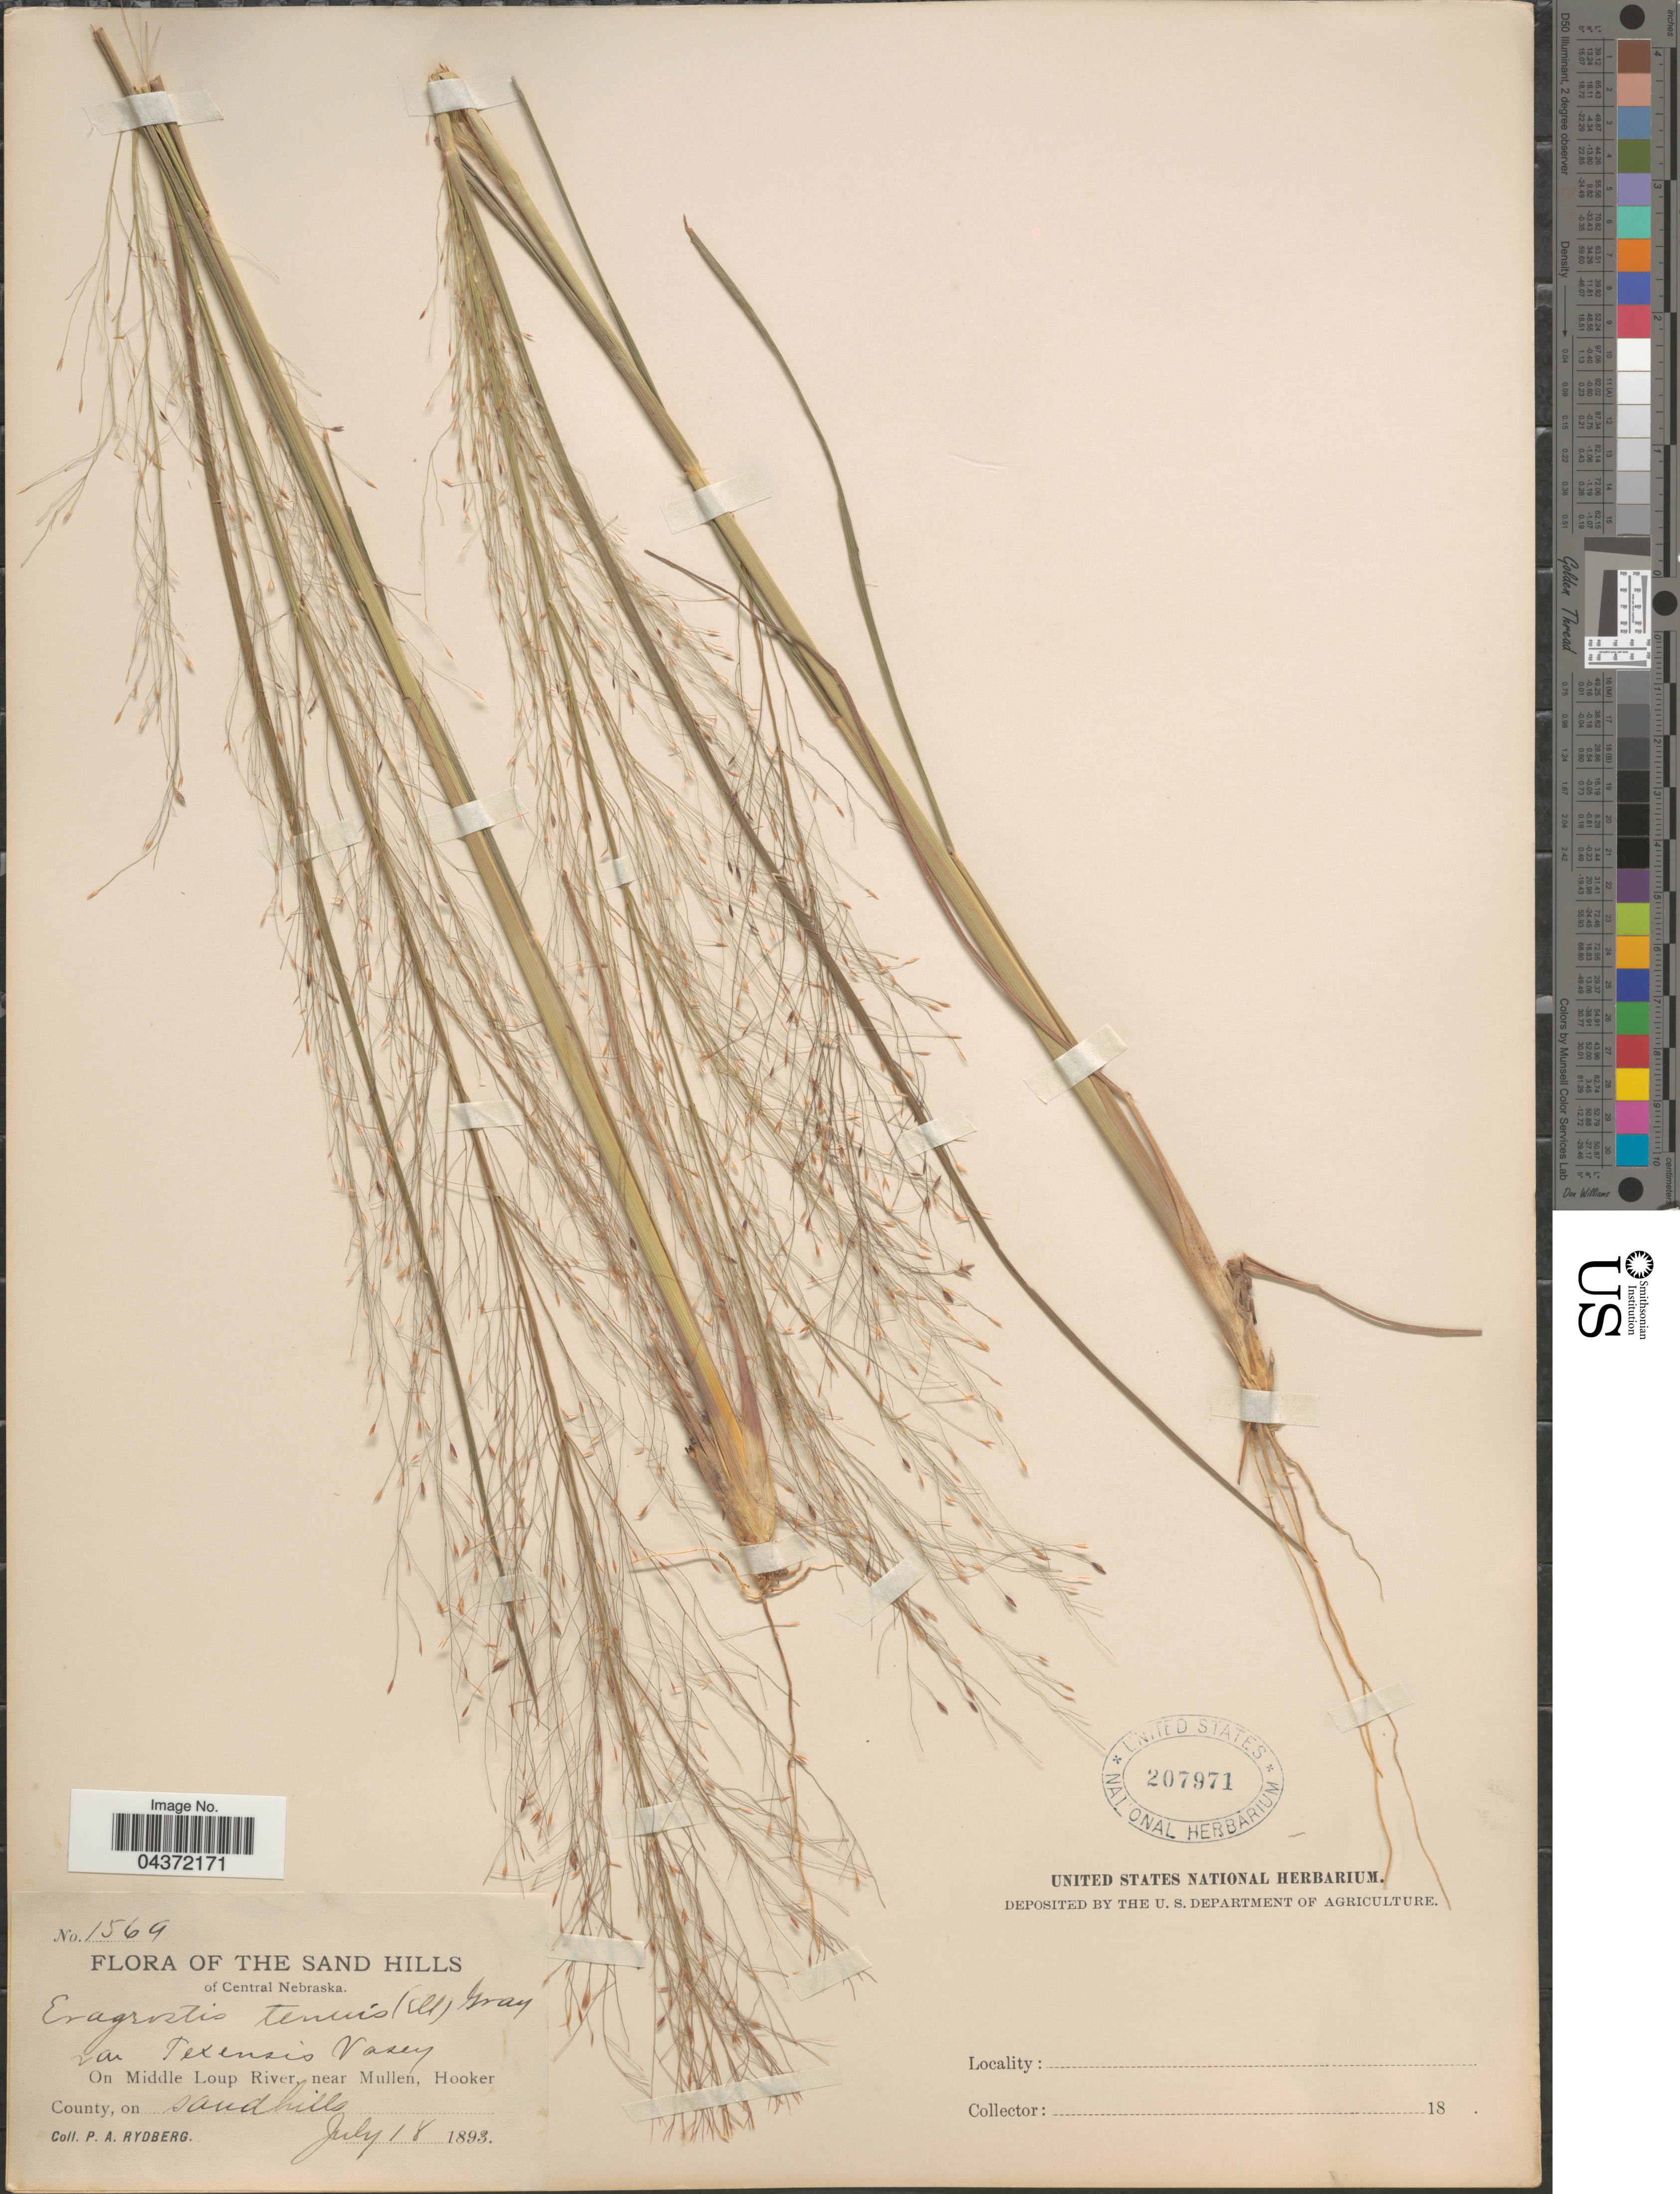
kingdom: Plantae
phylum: Tracheophyta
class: Liliopsida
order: Poales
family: Poaceae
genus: Eragrostis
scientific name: Eragrostis trichodes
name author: (Nutt.) Alph. Wood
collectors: P. A. Rydberg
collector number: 1569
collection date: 1893-07-18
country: United States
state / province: Nebraska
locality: The Sand Hills of Central Nebraska. On Middle Loup River, near Mullen, Hooker County.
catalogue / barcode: US 207971